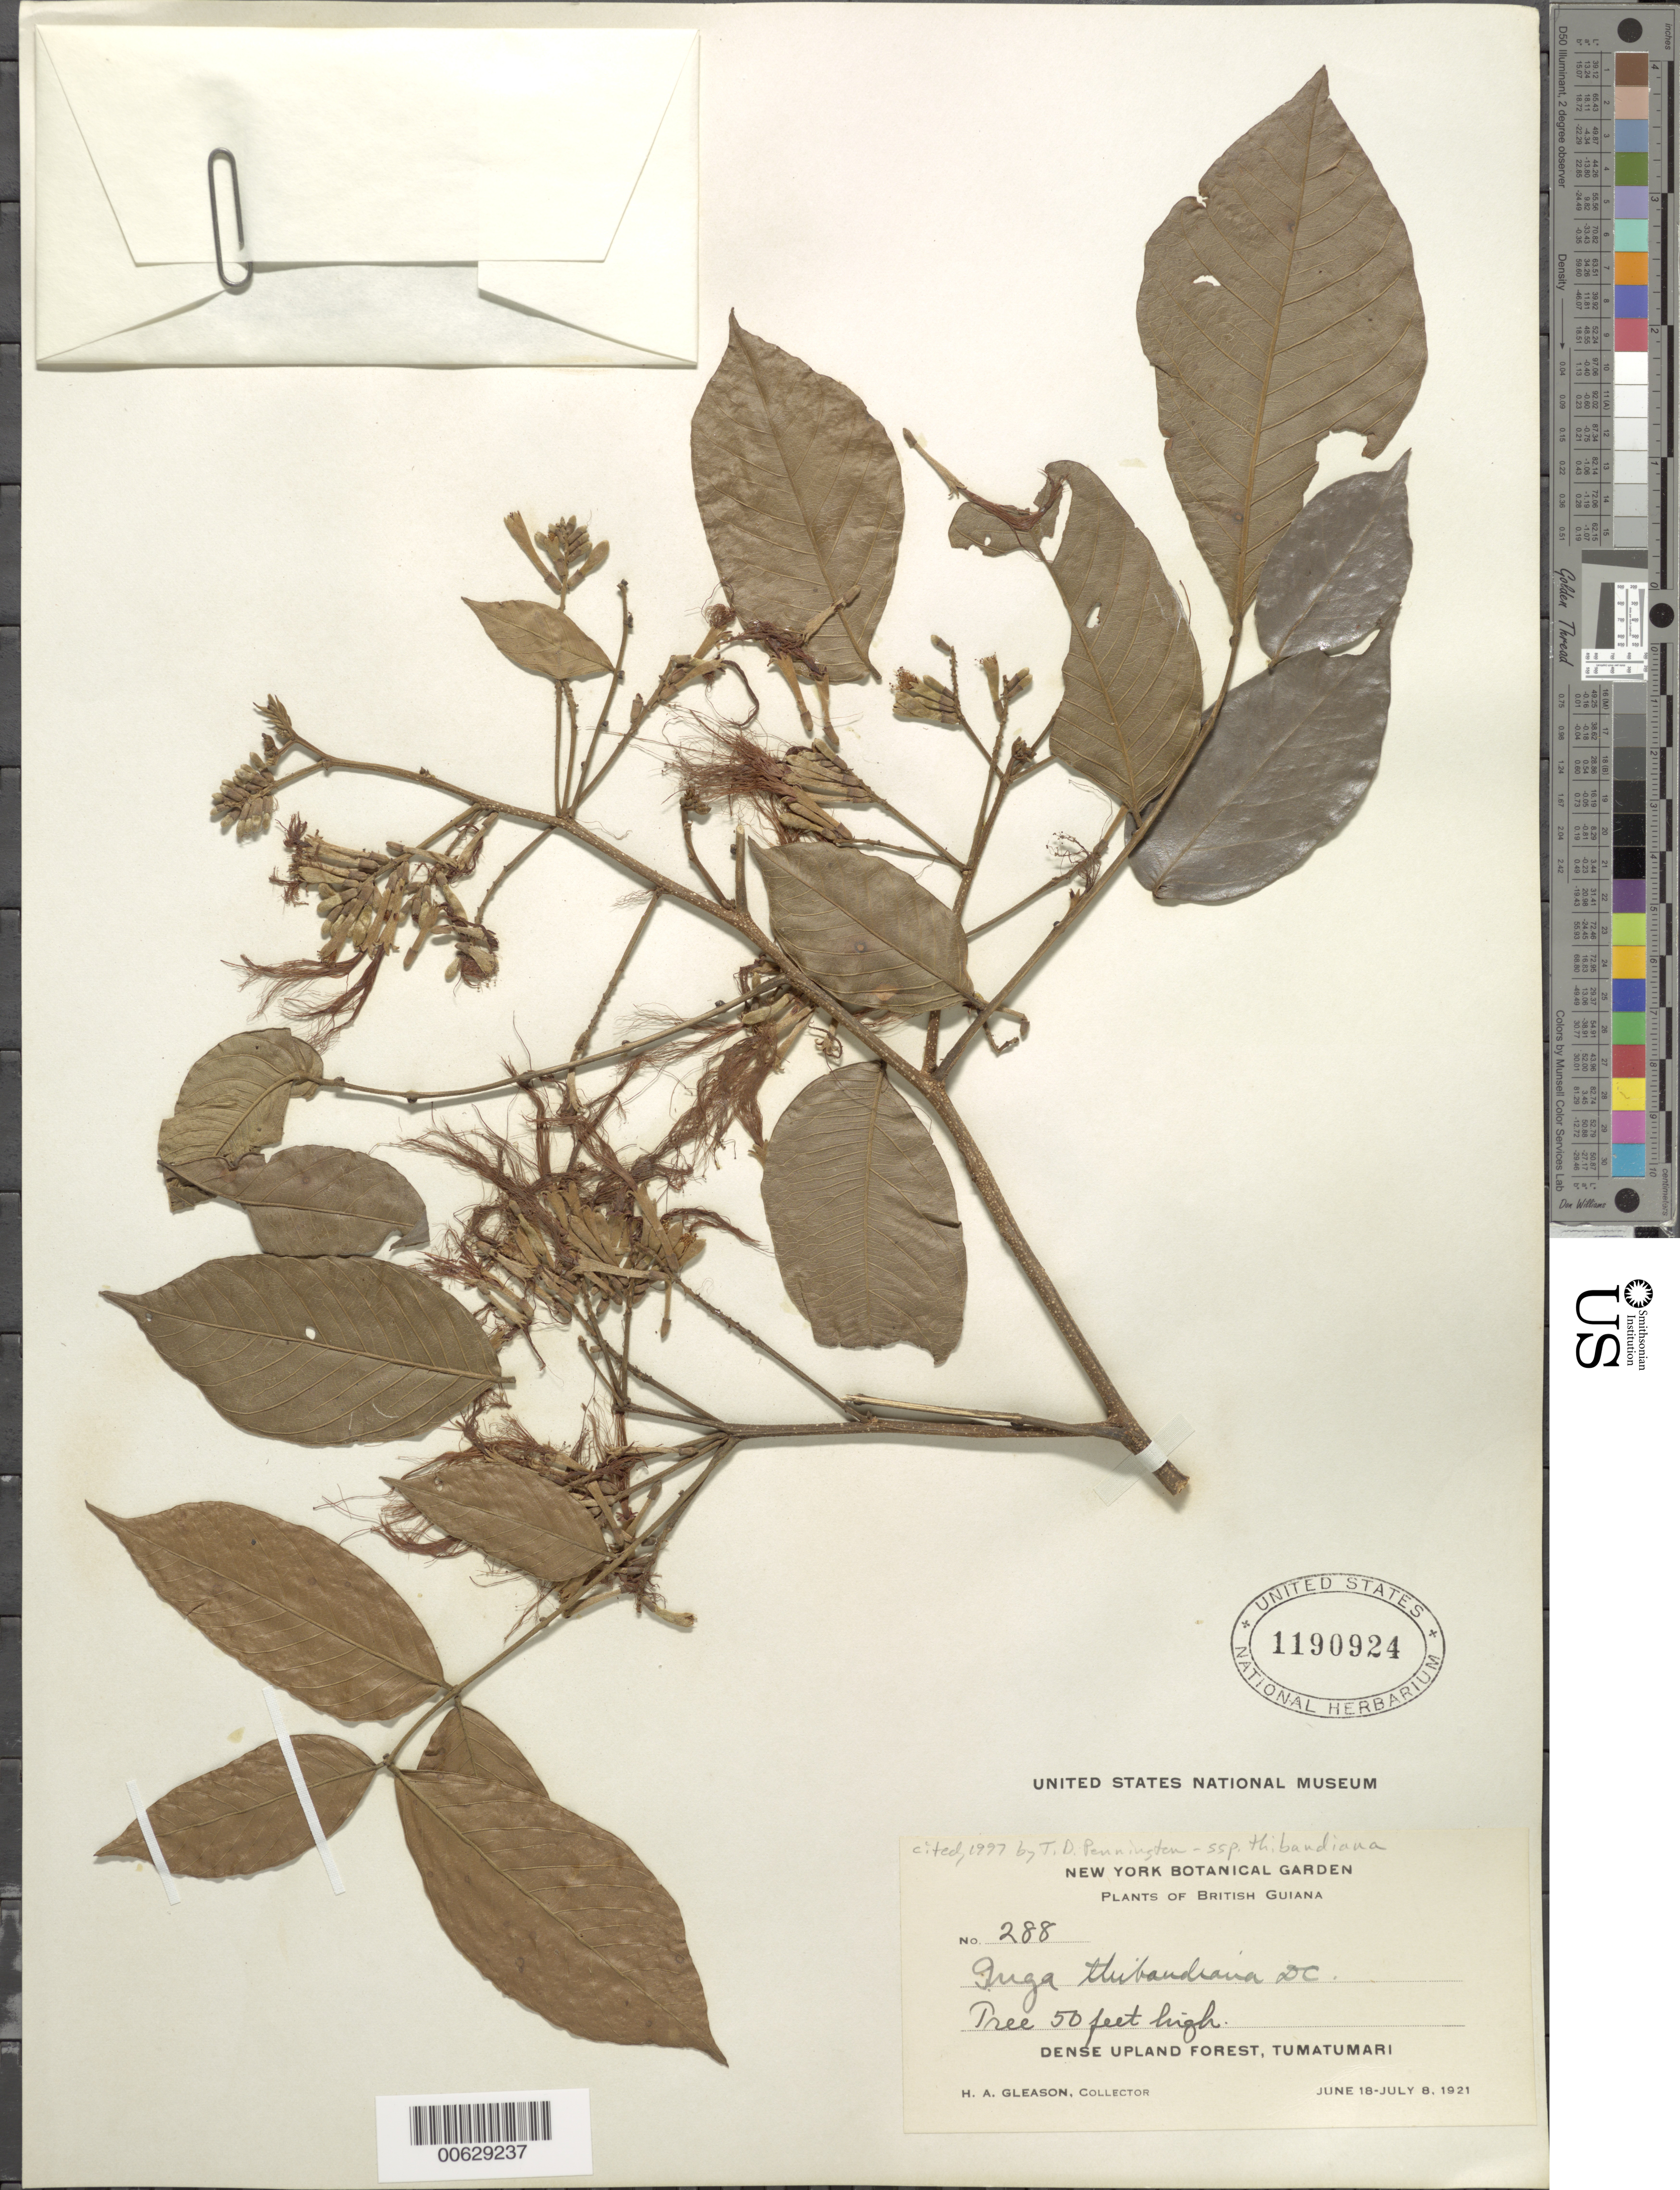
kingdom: Plantae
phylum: Tracheophyta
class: Magnoliopsida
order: Fabales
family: Fabaceae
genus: Inga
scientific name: Inga thibaudiana subsp. thibaudiana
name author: DC.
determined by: Pennington, T. D., (K)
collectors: H. A. Gleason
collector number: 288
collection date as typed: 18-Jun-21 to 8-Jul-21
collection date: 1921-06-18/1921-07-08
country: Guyana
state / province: Potaro-Siparuni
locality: Tumatumari Village, Potaro R.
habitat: Dense upland forest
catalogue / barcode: US 1190924